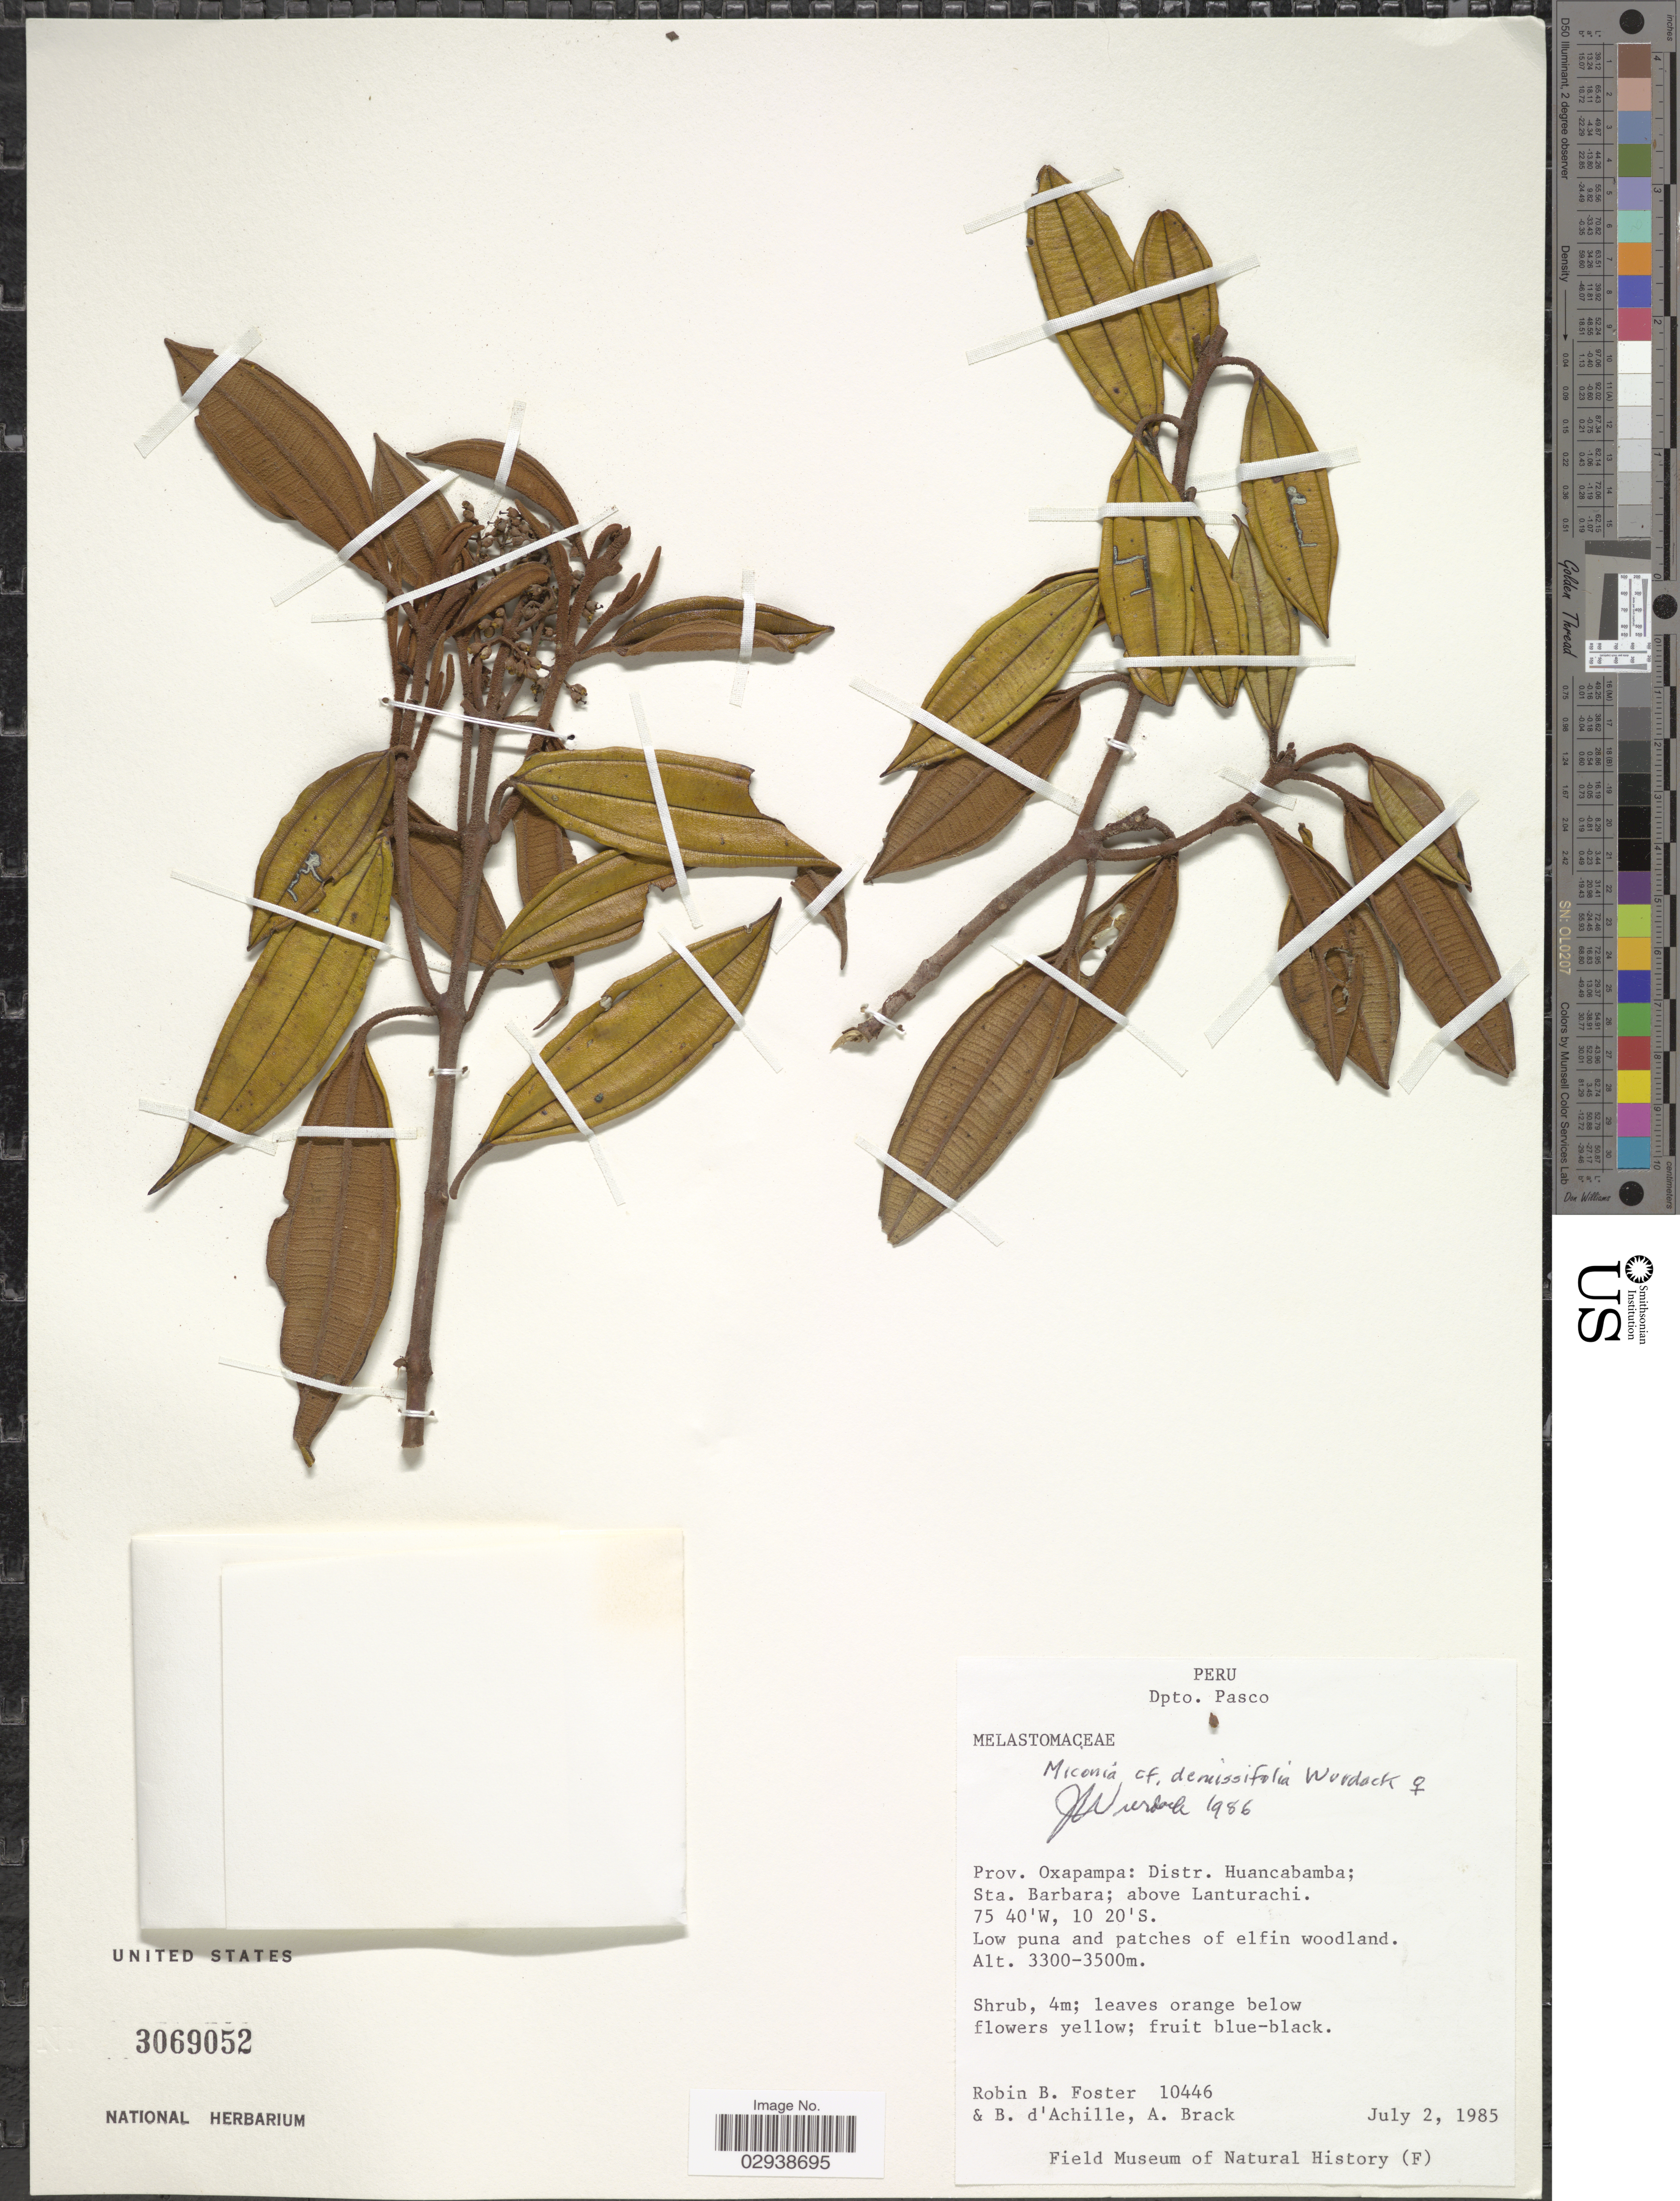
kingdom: Plantae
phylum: Tracheophyta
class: Magnoliopsida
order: Myrtales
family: Melastomataceae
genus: Miconia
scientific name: Miconia demissifolia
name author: Wurdack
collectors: R. B. Foster, B. d'Achille & A. Brack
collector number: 10446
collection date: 1985-07-02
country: Peru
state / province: Pasco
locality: Dpto. Pasco, Prov. Oxapampa: Distr. Huancabamba; Sta. Barbara; above Lanturachi.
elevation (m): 3300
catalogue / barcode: US 3069052